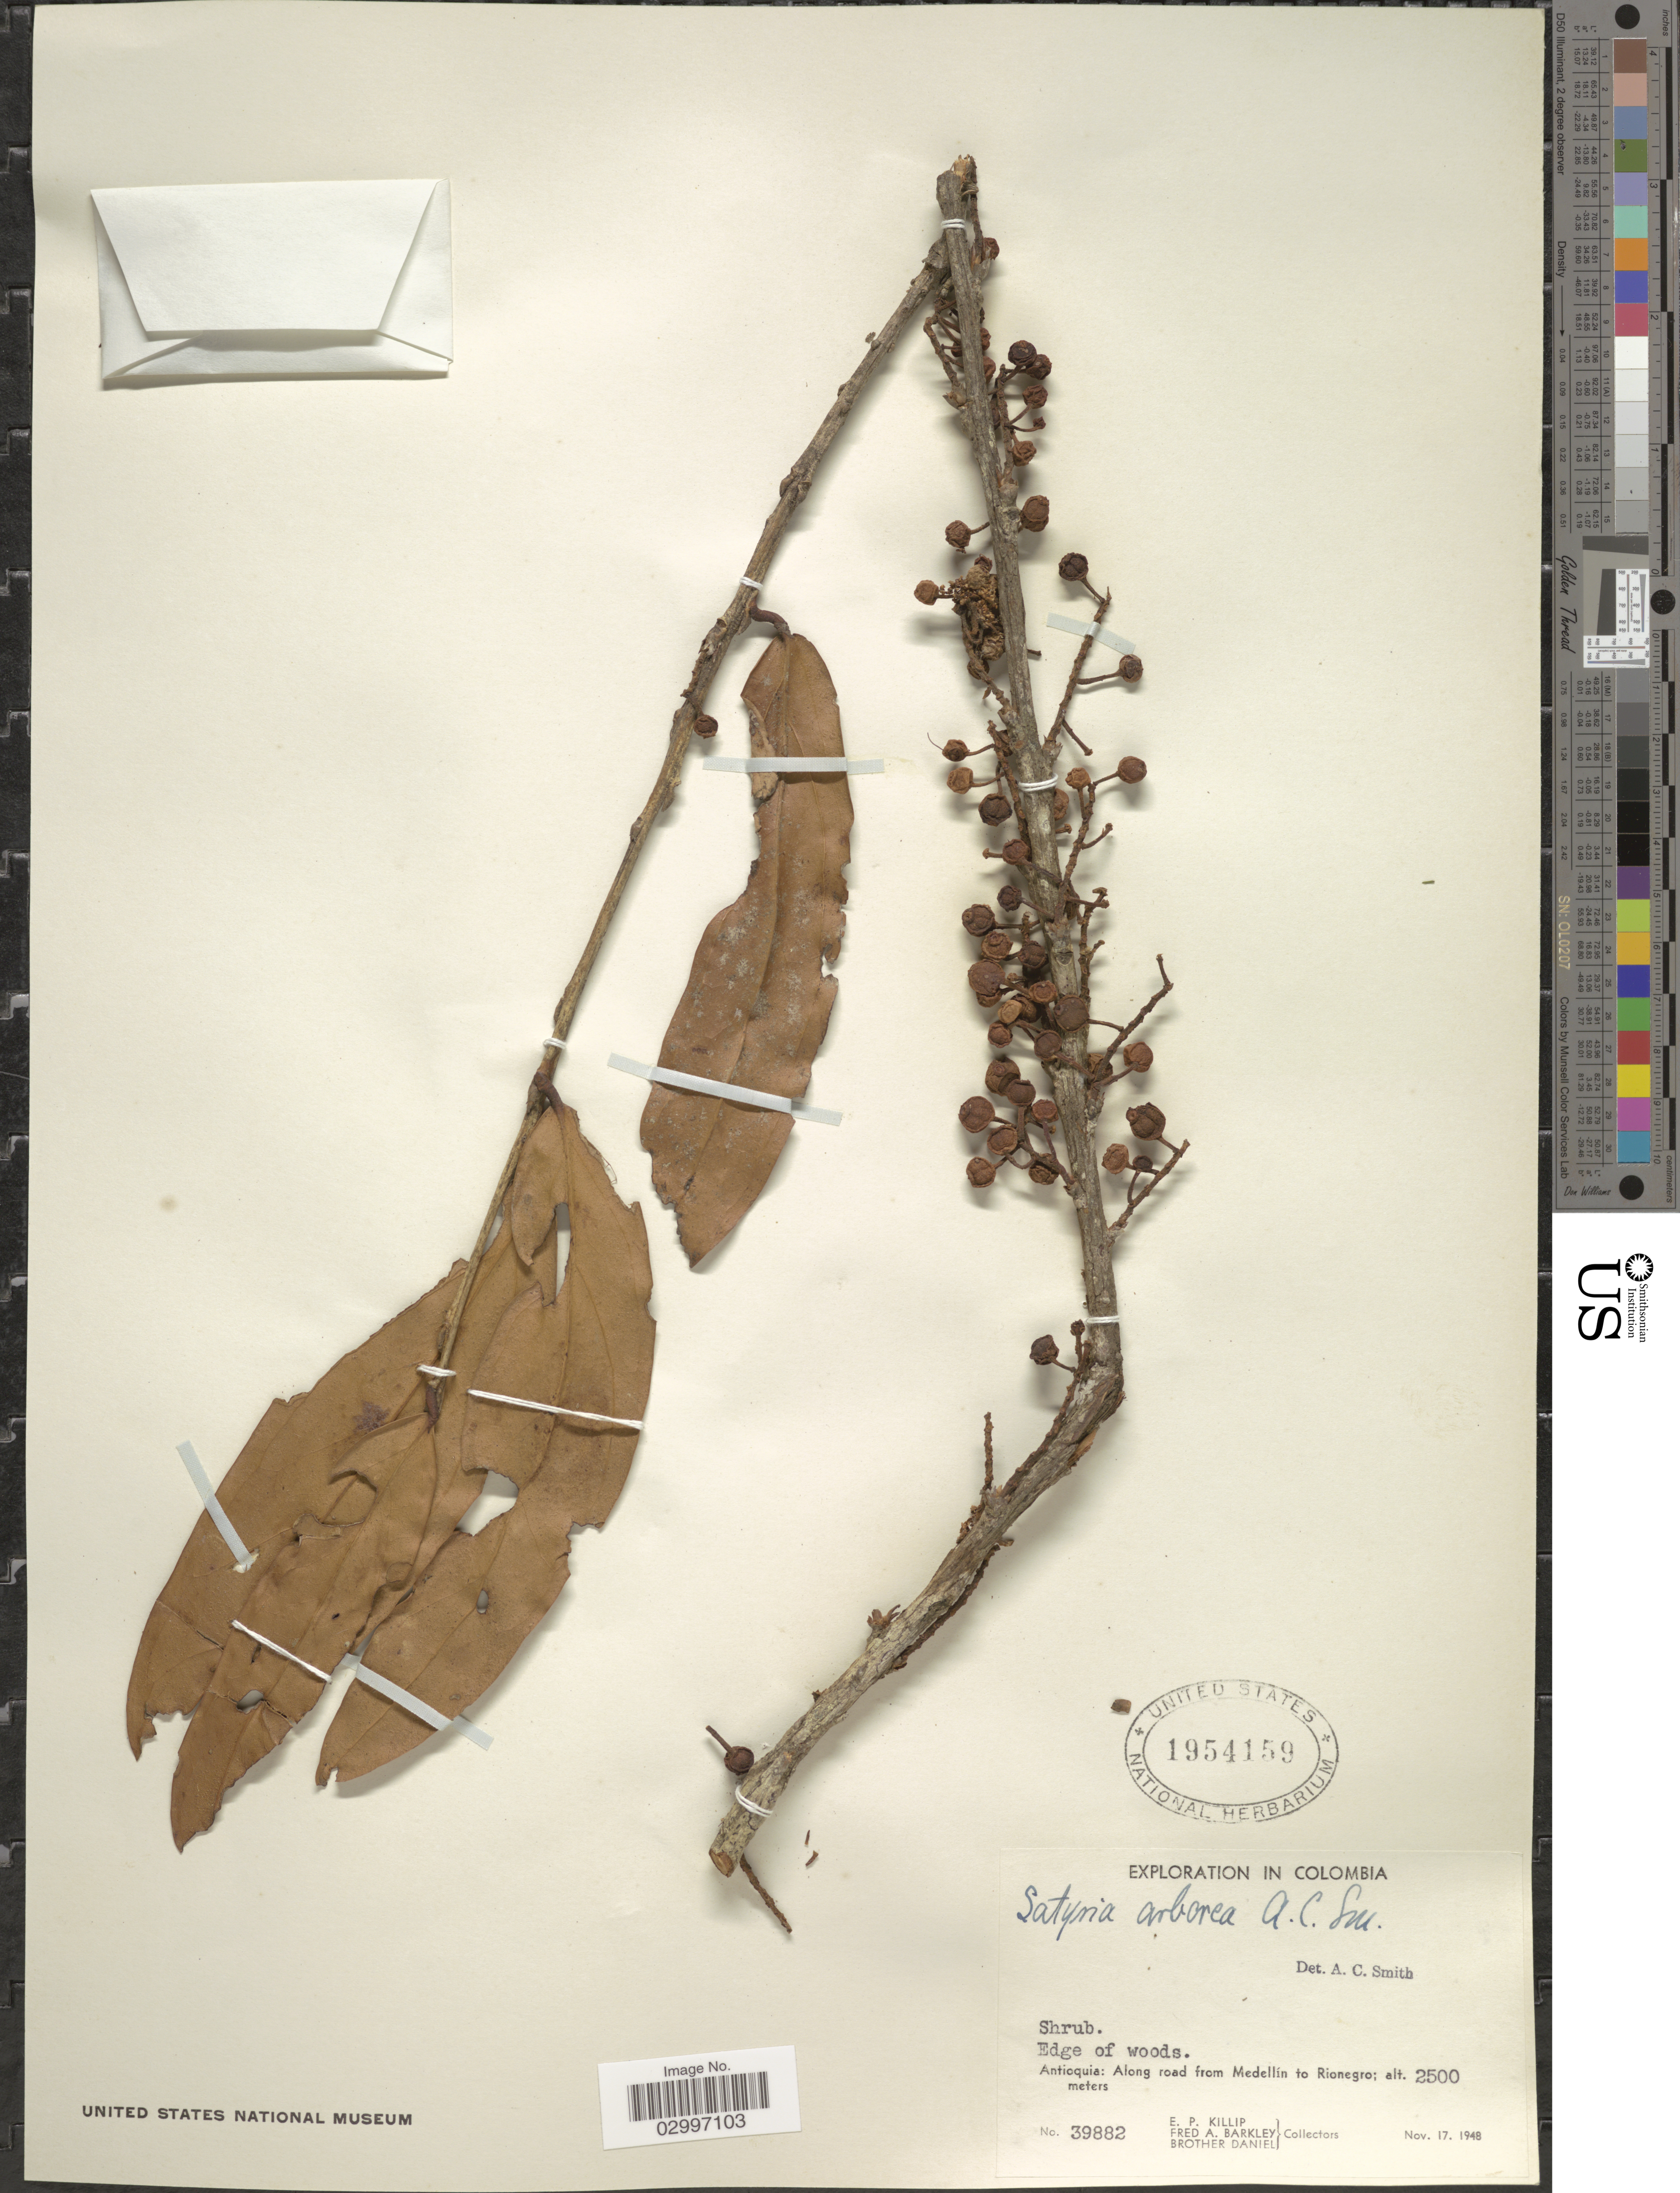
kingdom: Plantae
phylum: Tracheophyta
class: Magnoliopsida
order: Ericales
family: Ericaceae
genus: Satyria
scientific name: Satyria arborea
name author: A.C. Sm.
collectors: E. P. Killip, F. A. Barkley & Bro. Daniel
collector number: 39882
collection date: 1948-11-17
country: Colombia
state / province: Antioquia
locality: Along road from Medellin to Rionegro.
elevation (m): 2500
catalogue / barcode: US 1954159